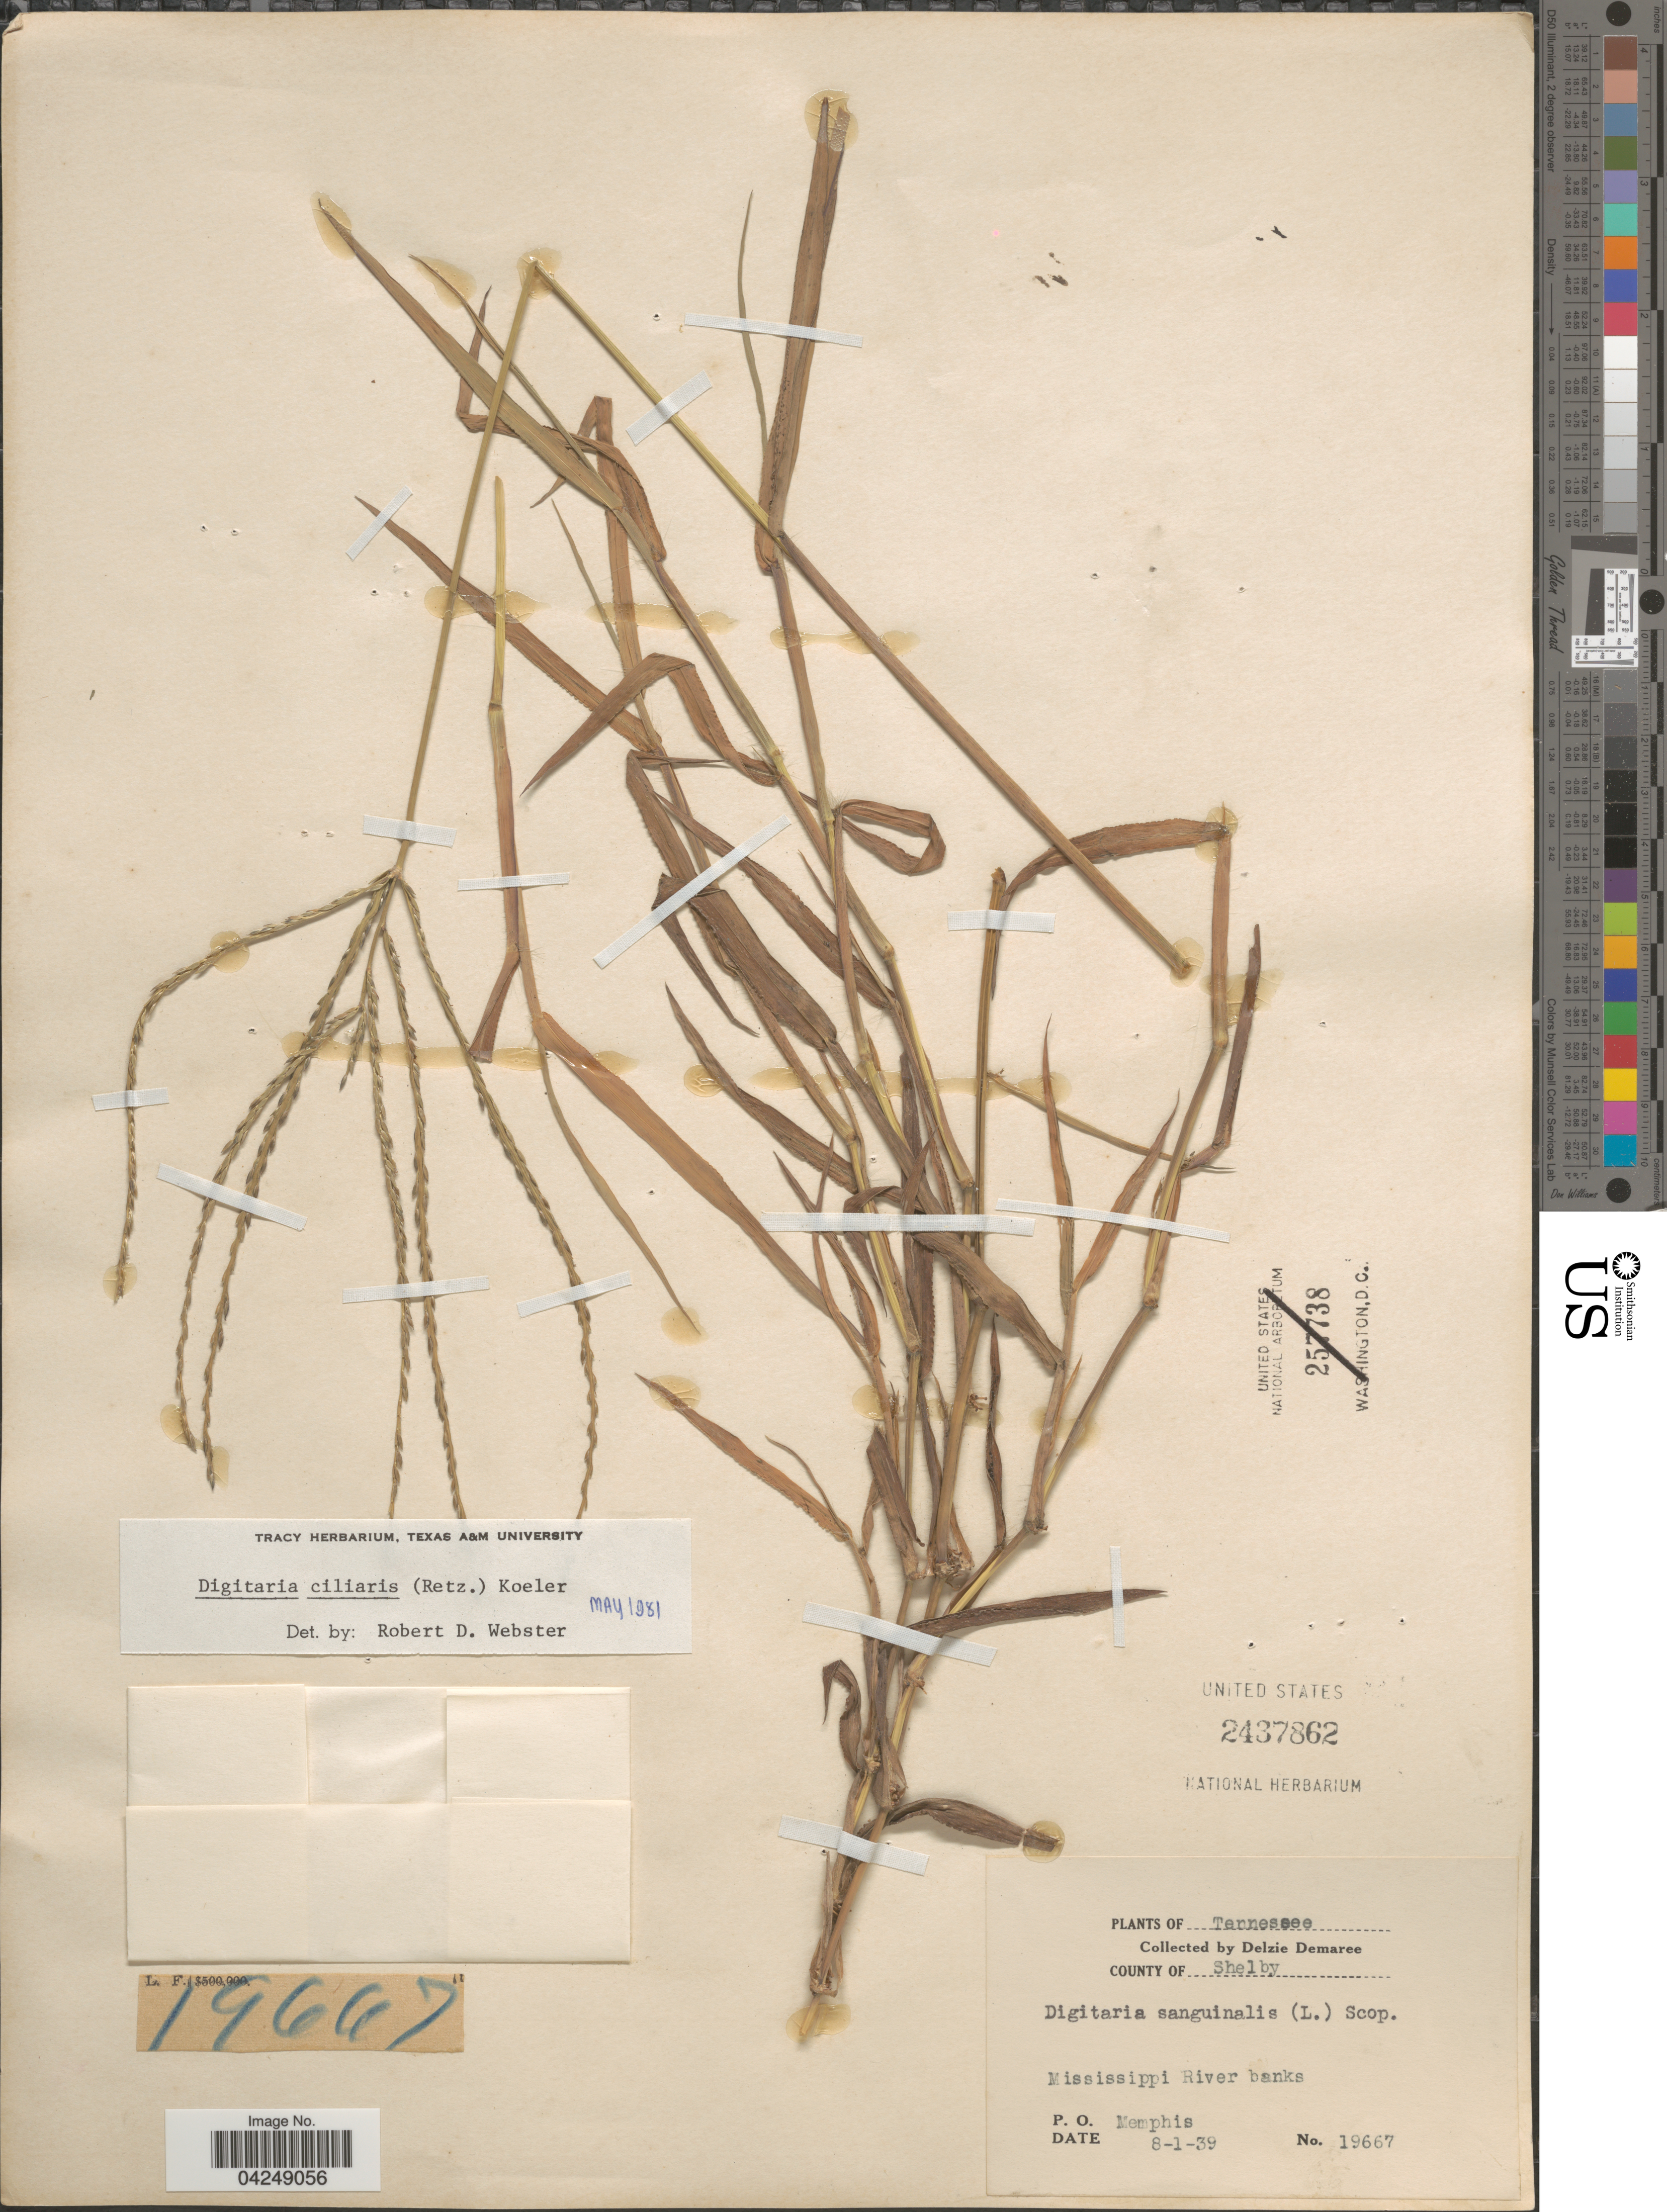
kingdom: Plantae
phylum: Tracheophyta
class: Liliopsida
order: Poales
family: Poaceae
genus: Digitaria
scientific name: Digitaria ciliaris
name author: (Retz.) Koeler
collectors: D. Demaree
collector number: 19667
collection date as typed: Transcribed d/m/y: 1/8/39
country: United States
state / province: Tennessee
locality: County of Shelby. Mississippi River banks. P.O. Memphis.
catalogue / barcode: US 2437862